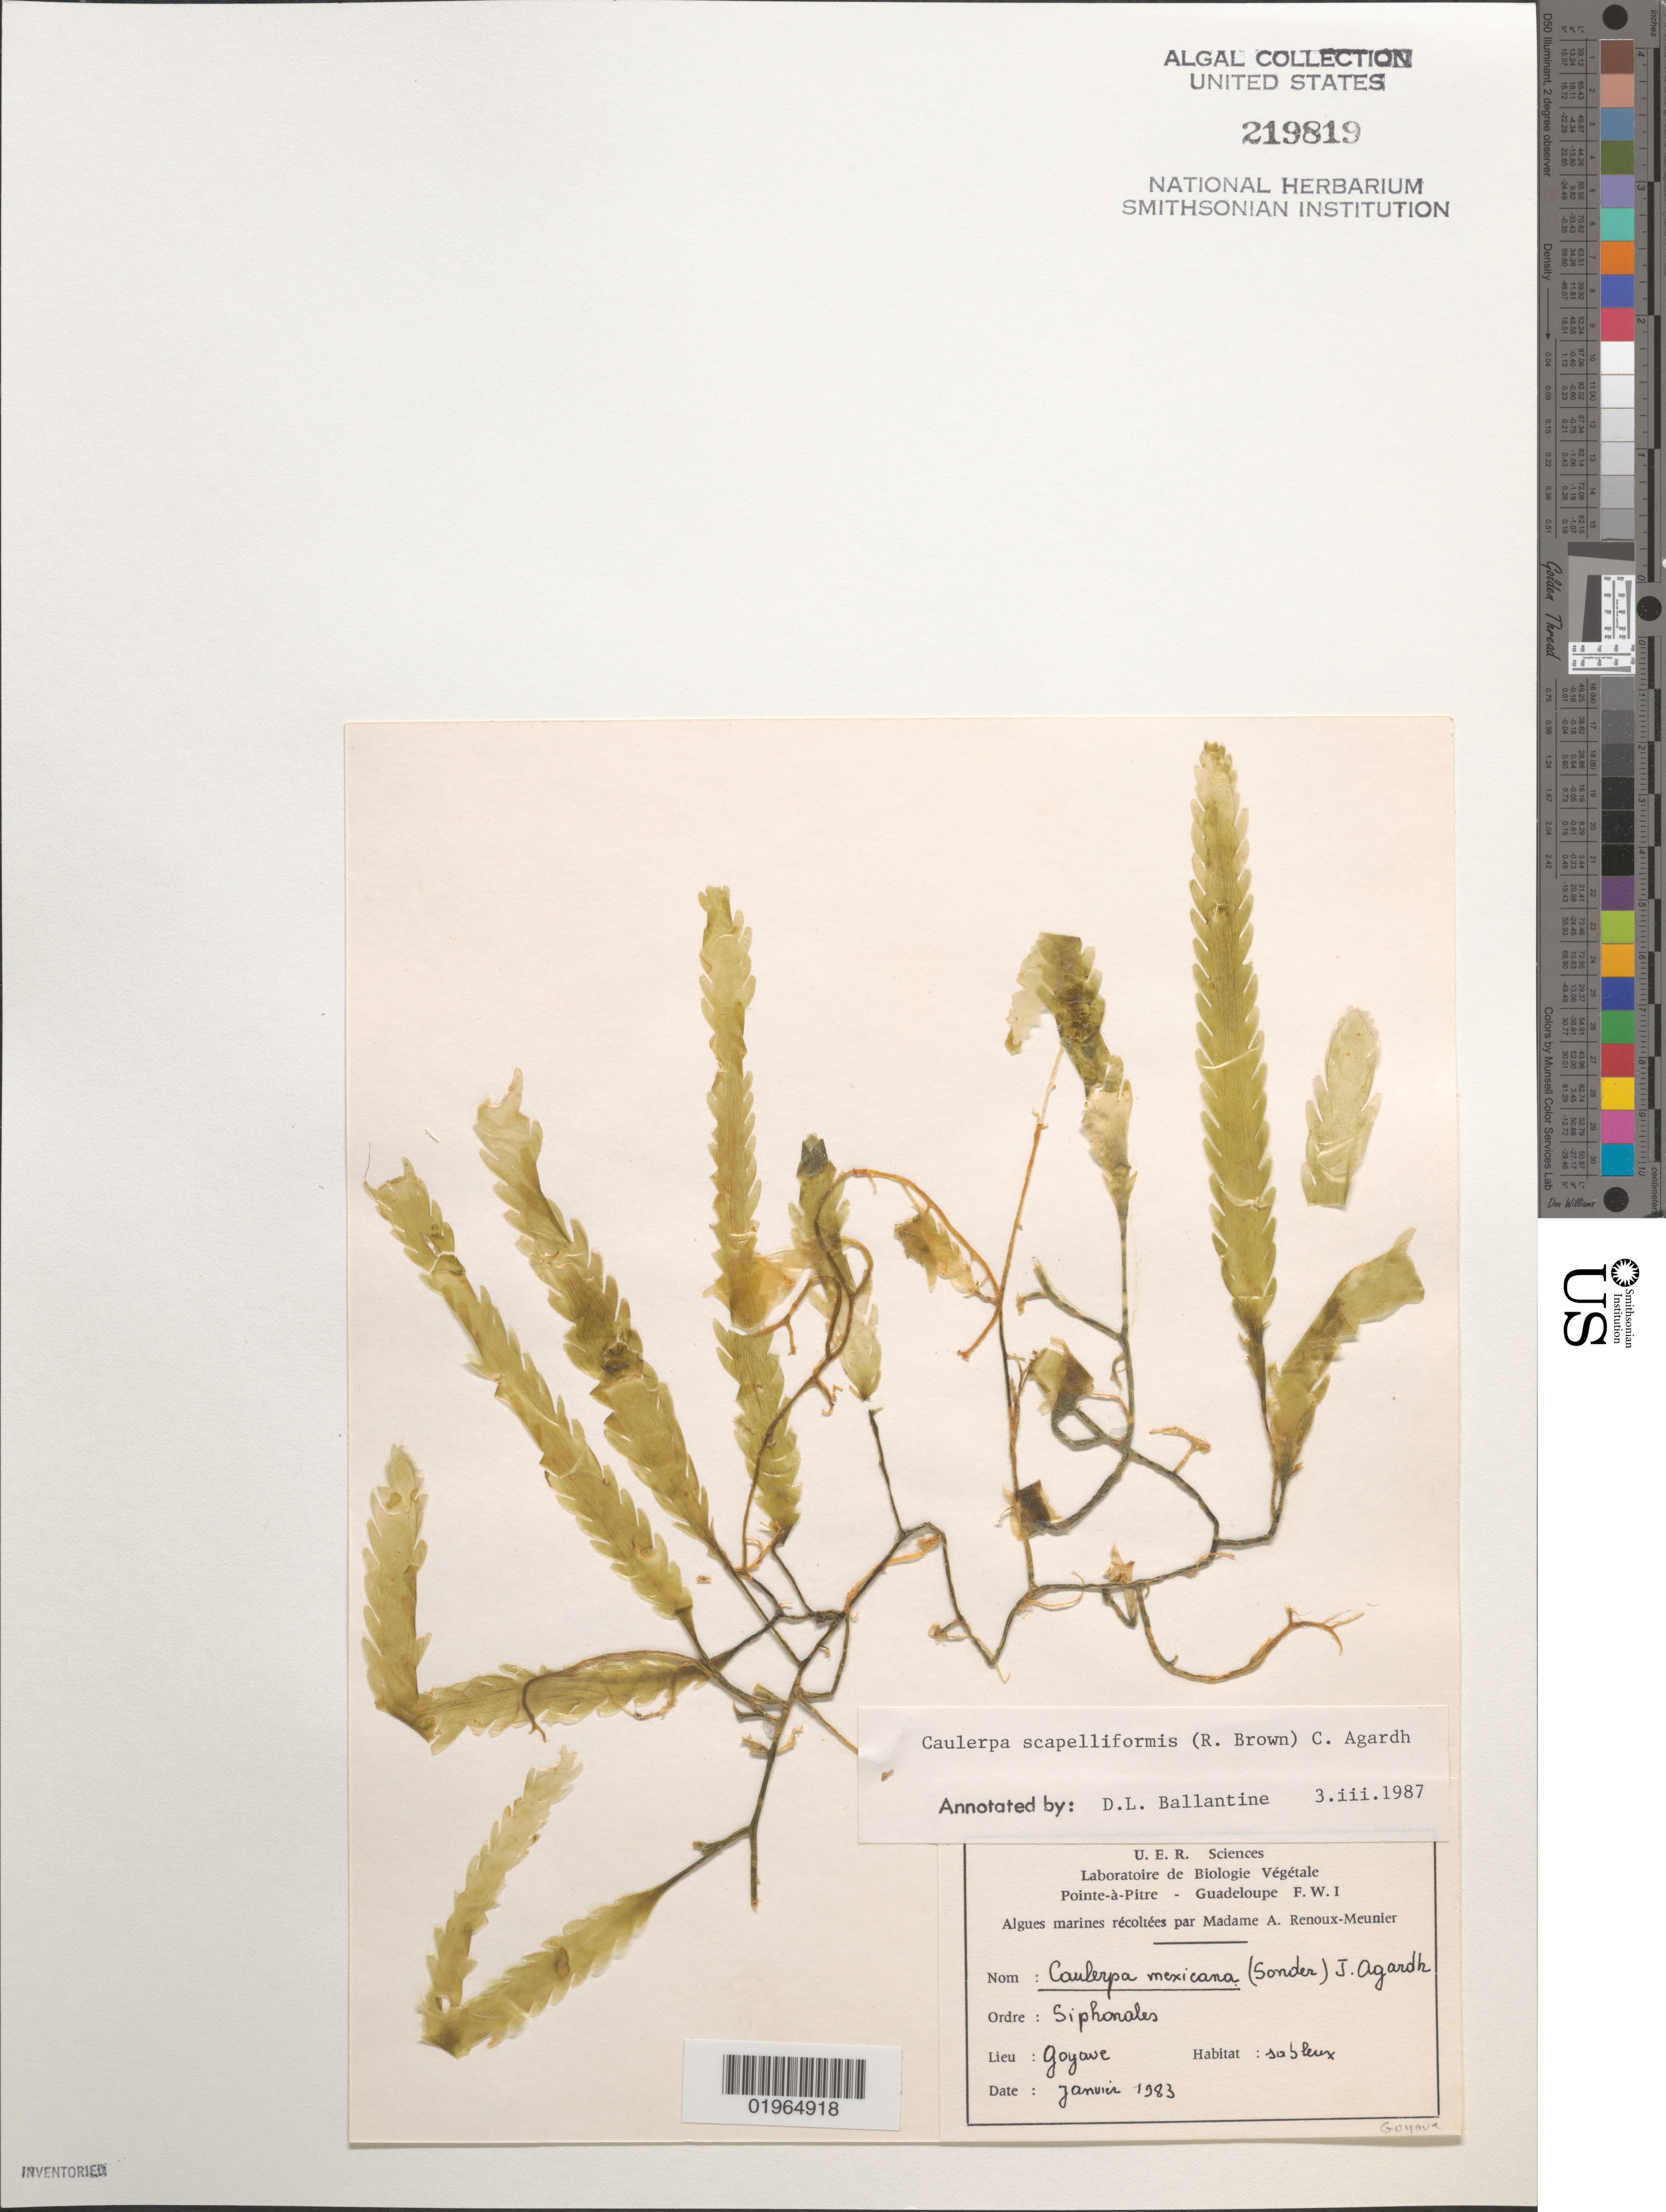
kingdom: Plantae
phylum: Chlorophyta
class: Ulvophyceae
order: Bryopsidales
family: Caulerpaceae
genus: Caulerpa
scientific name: Caulerpa scalpelliformis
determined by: Ballantine, D. L.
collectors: A. Renoux-Meunier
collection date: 1983-01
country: Guadeloupe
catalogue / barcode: US 219819